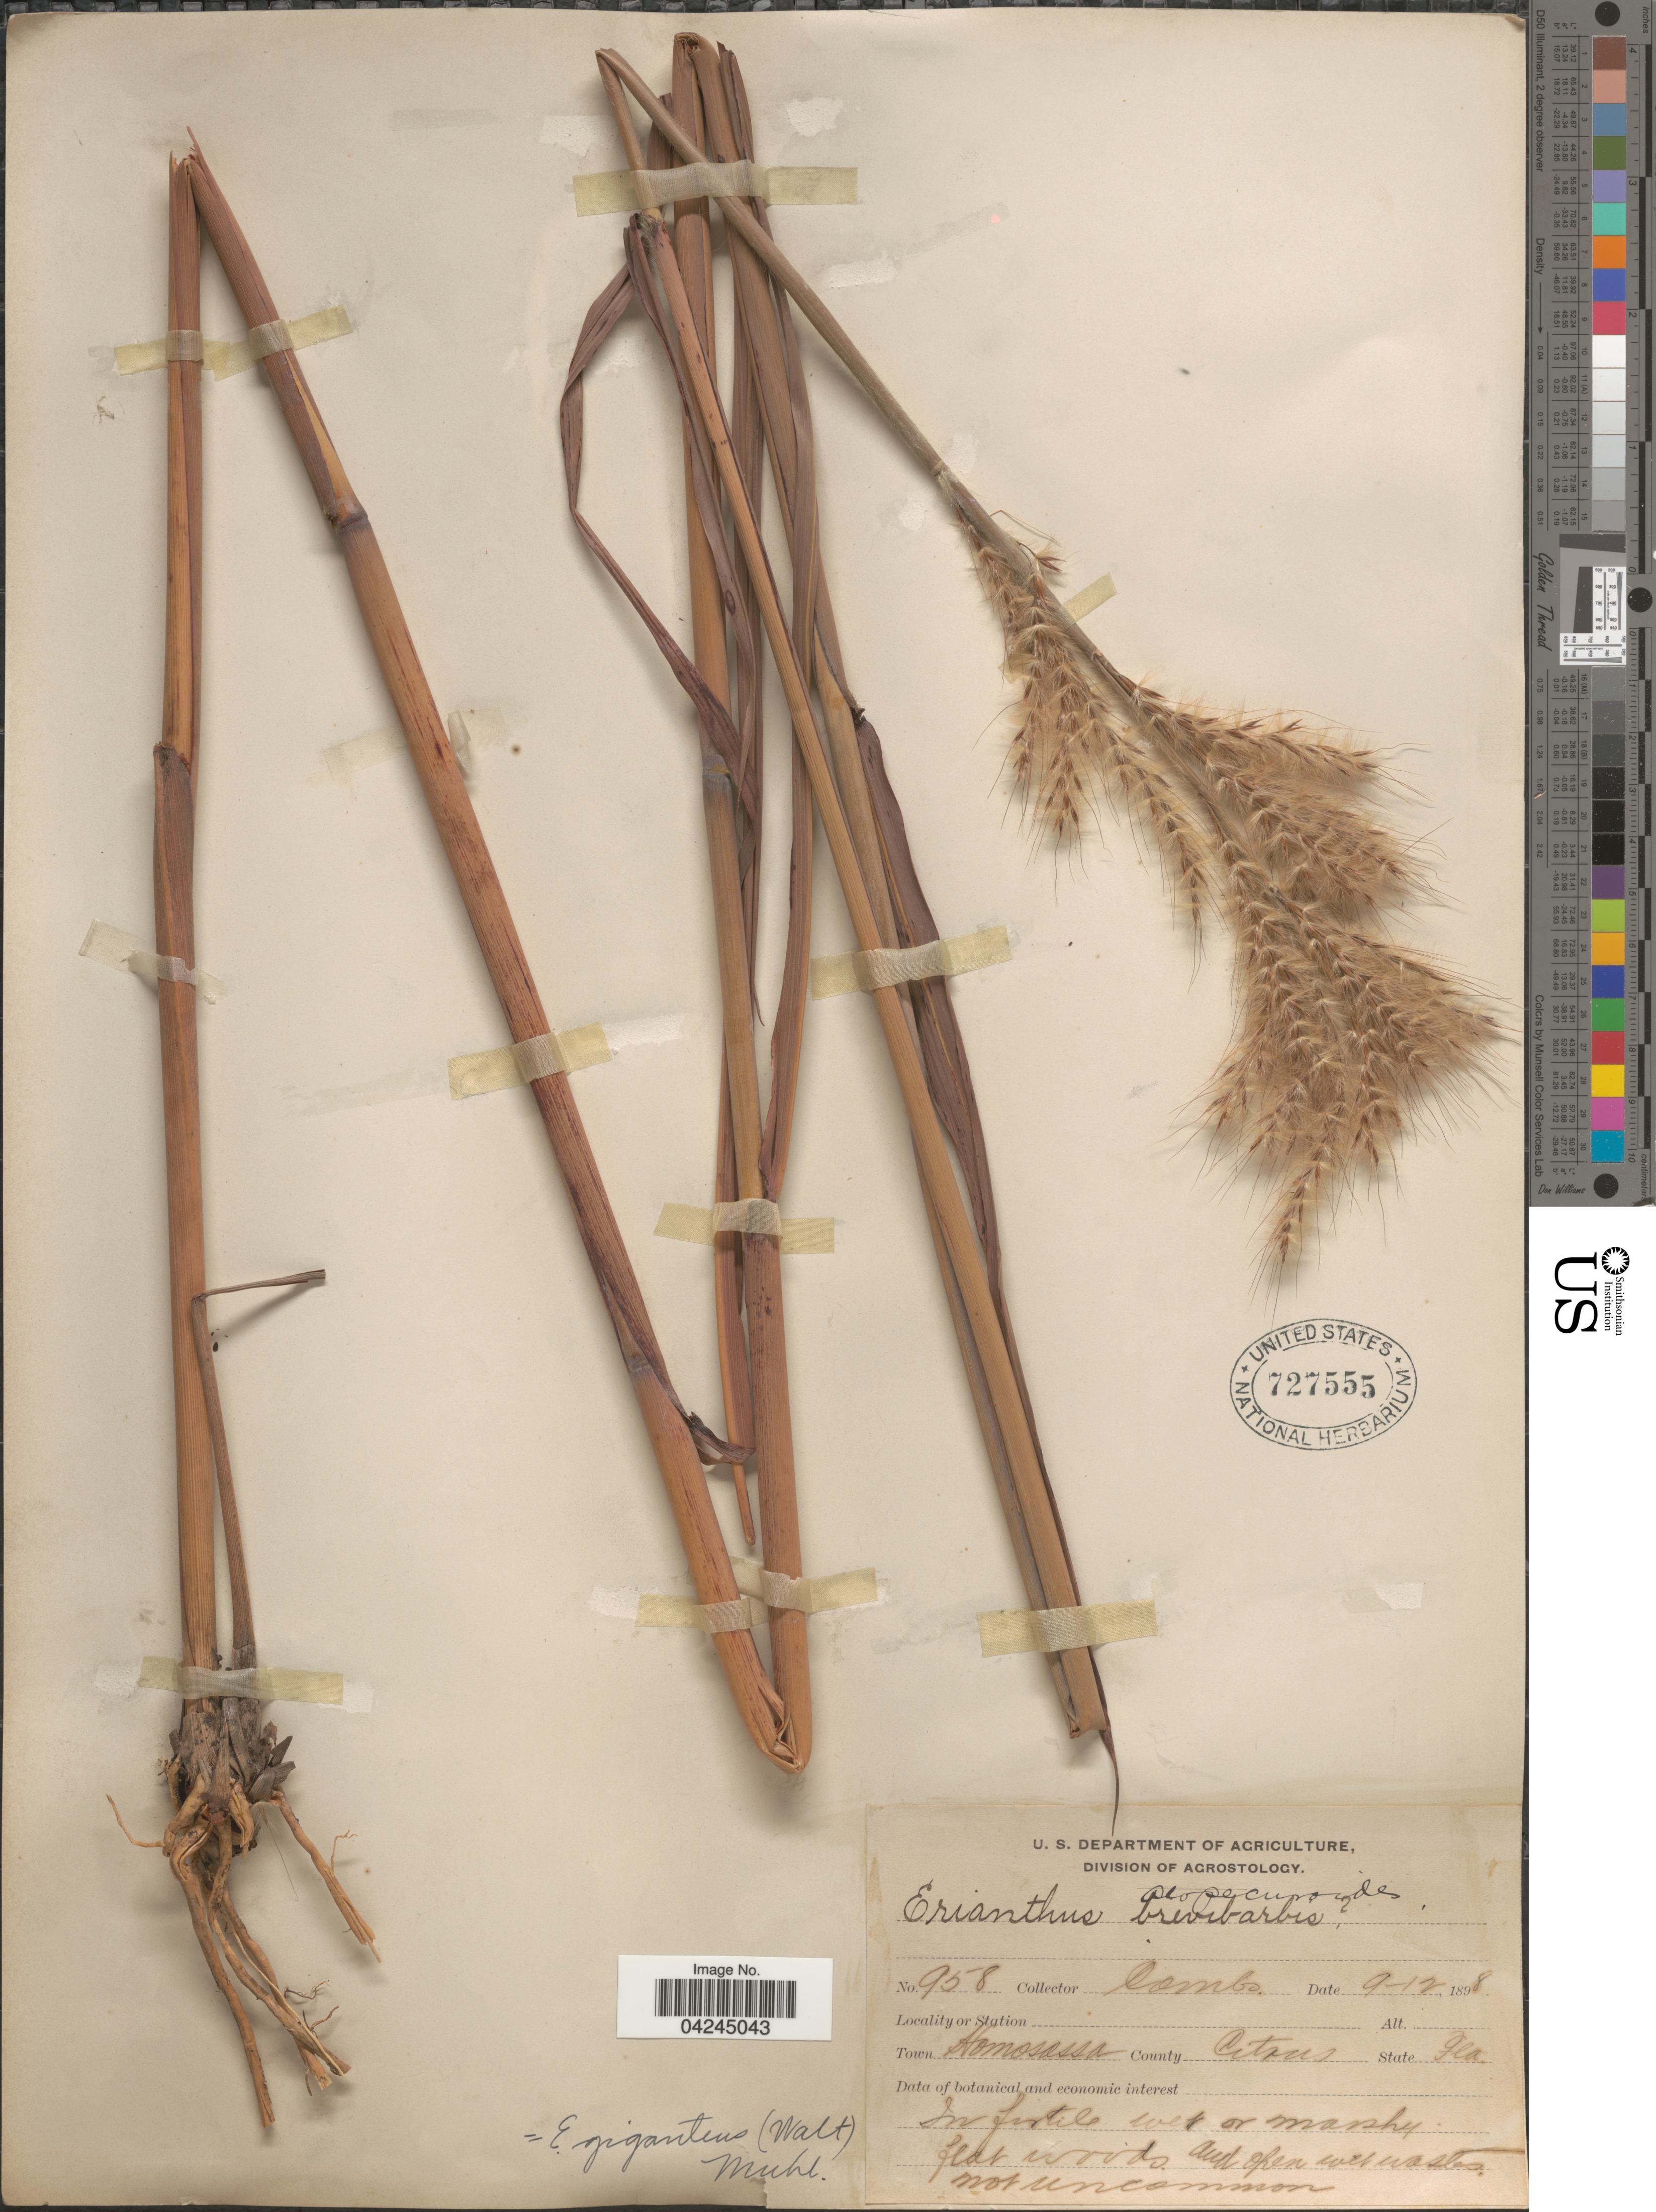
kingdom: Plantae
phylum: Tracheophyta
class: Liliopsida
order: Poales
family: Poaceae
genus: Erianthus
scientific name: Erianthus giganteus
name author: (Walter) P. Beauv.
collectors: -. Combs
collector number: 958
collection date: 1898-09-12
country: United States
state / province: Florida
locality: Town Homosassa. County Citrus.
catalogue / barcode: US 727555